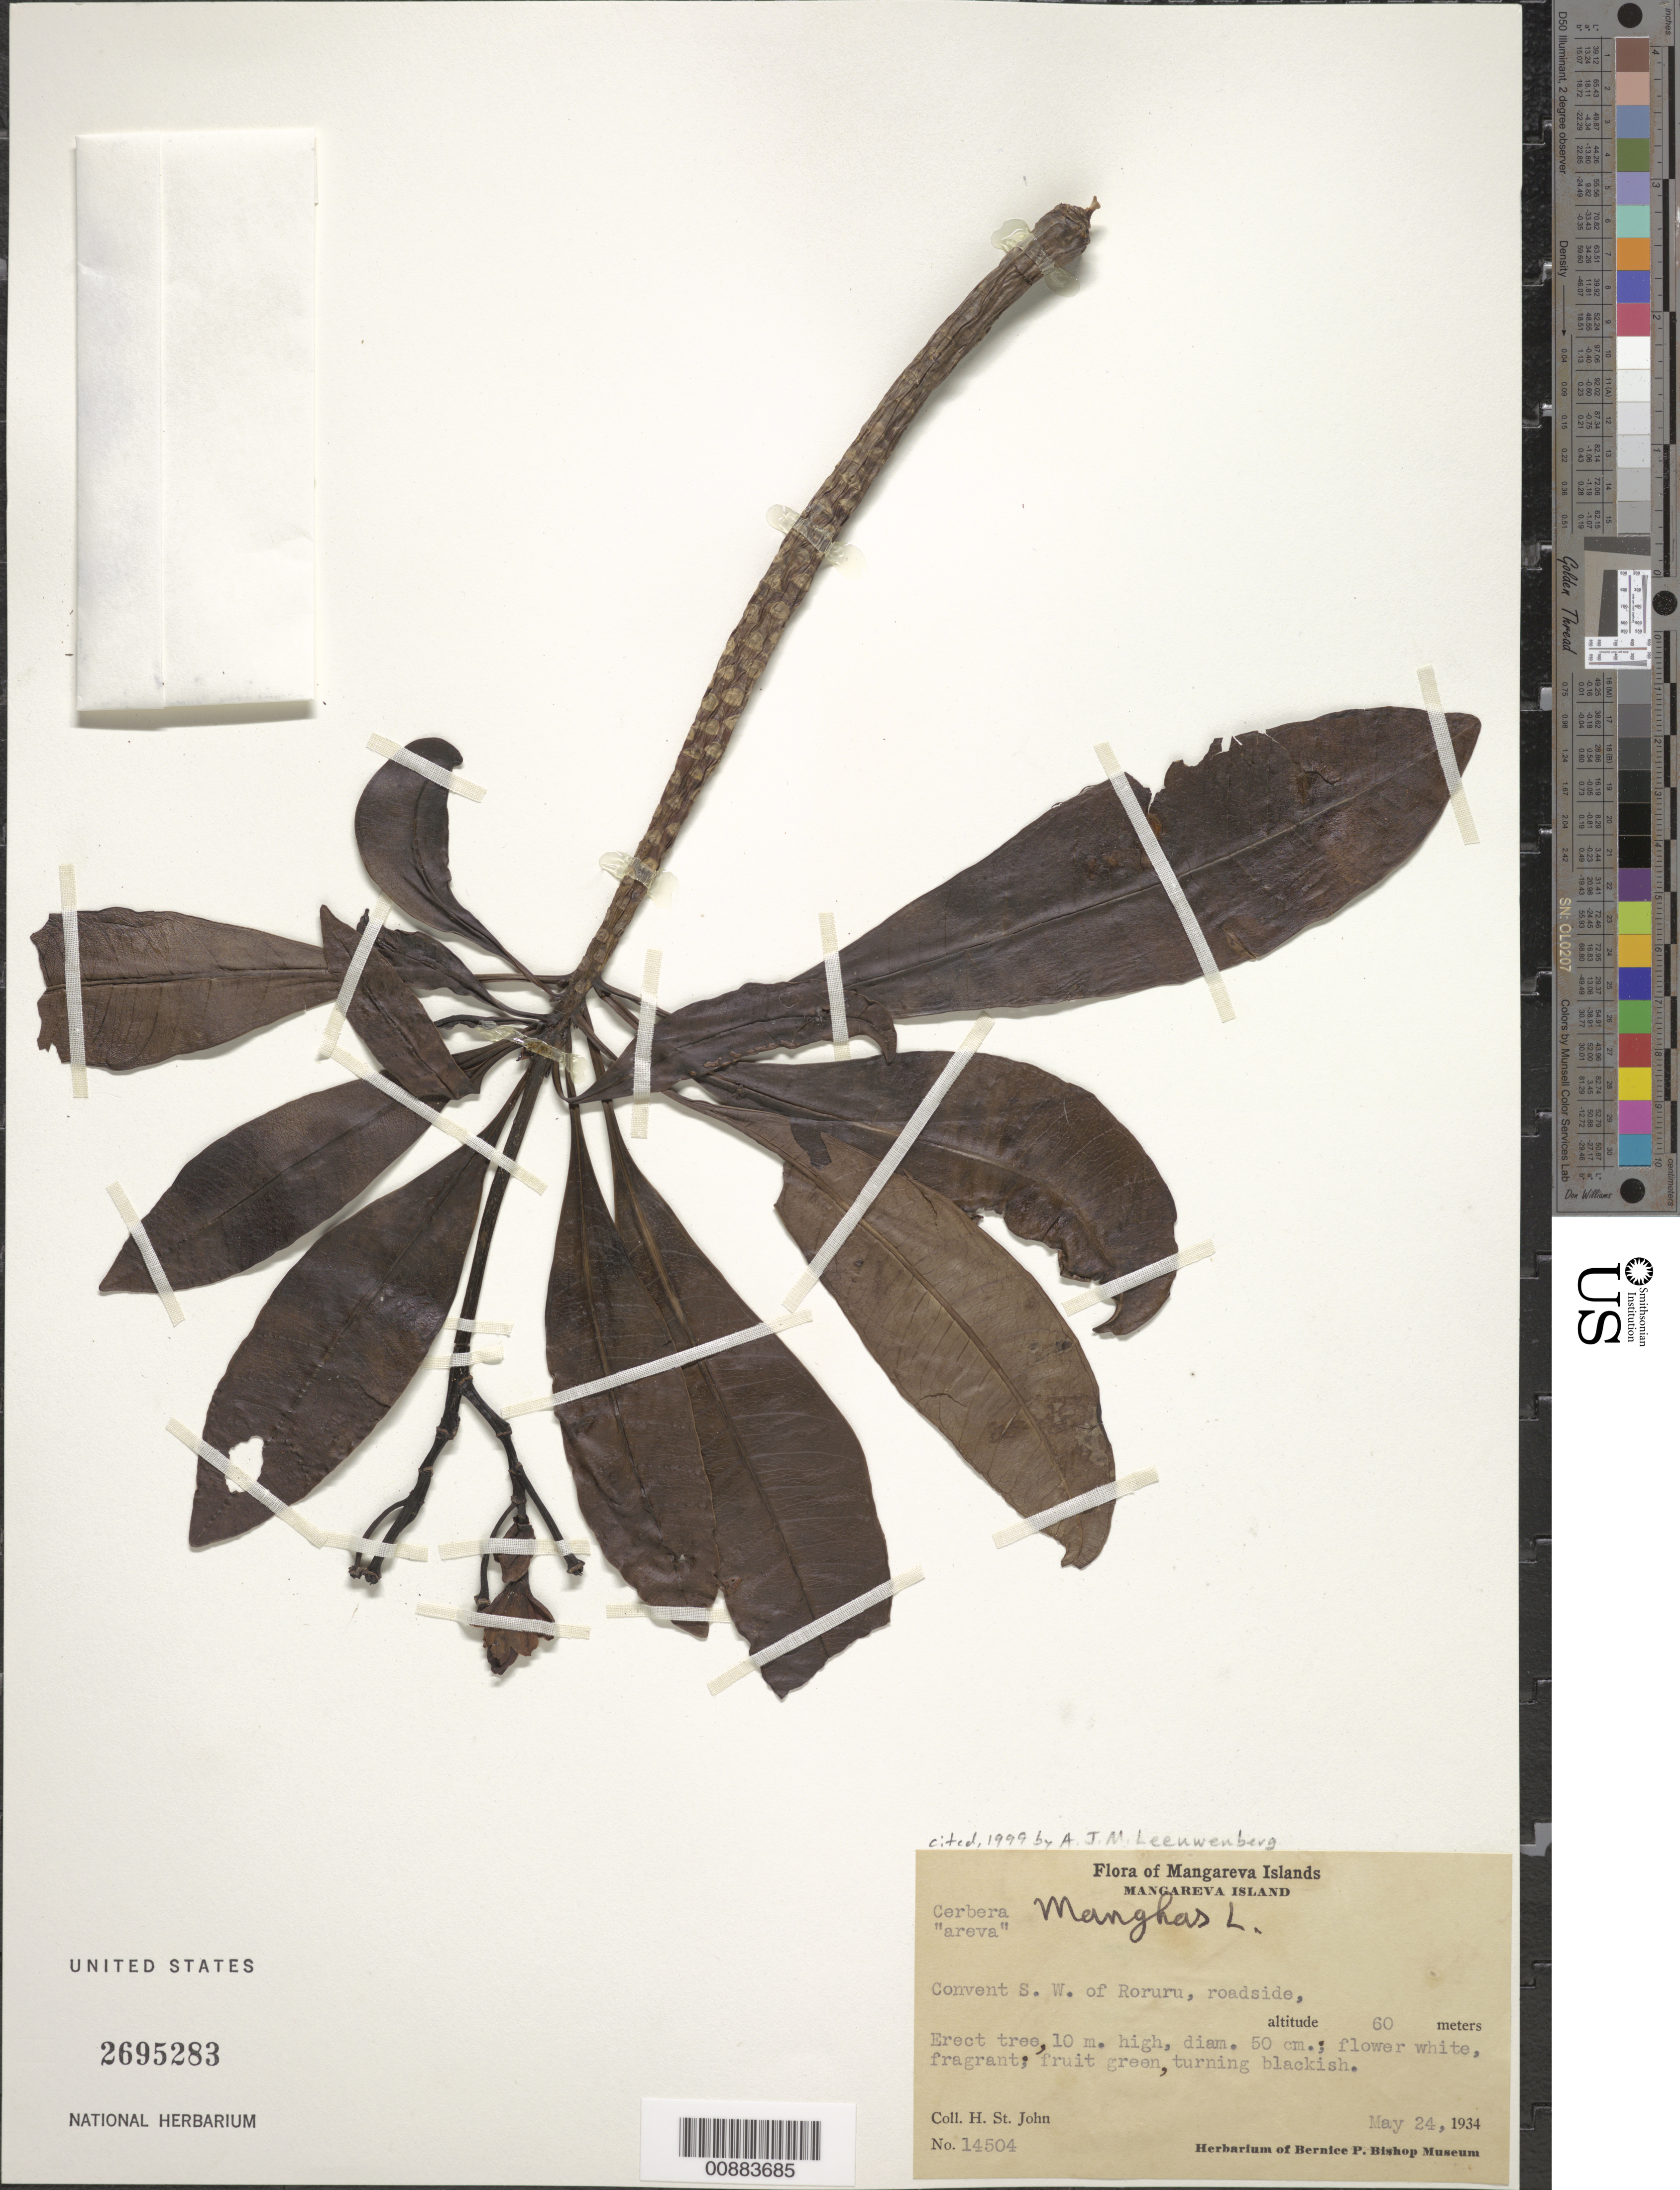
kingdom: Plantae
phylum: Tracheophyta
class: Magnoliopsida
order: Gentianales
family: Apocynaceae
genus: Cerbera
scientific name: Cerbera manghas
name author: L.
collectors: H. St. John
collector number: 14504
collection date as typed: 24 May 1934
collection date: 1934-05-24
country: French Polynesia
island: Mangareva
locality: Convent SW of Roruru.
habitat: Roadside.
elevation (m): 60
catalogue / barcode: US 2695283